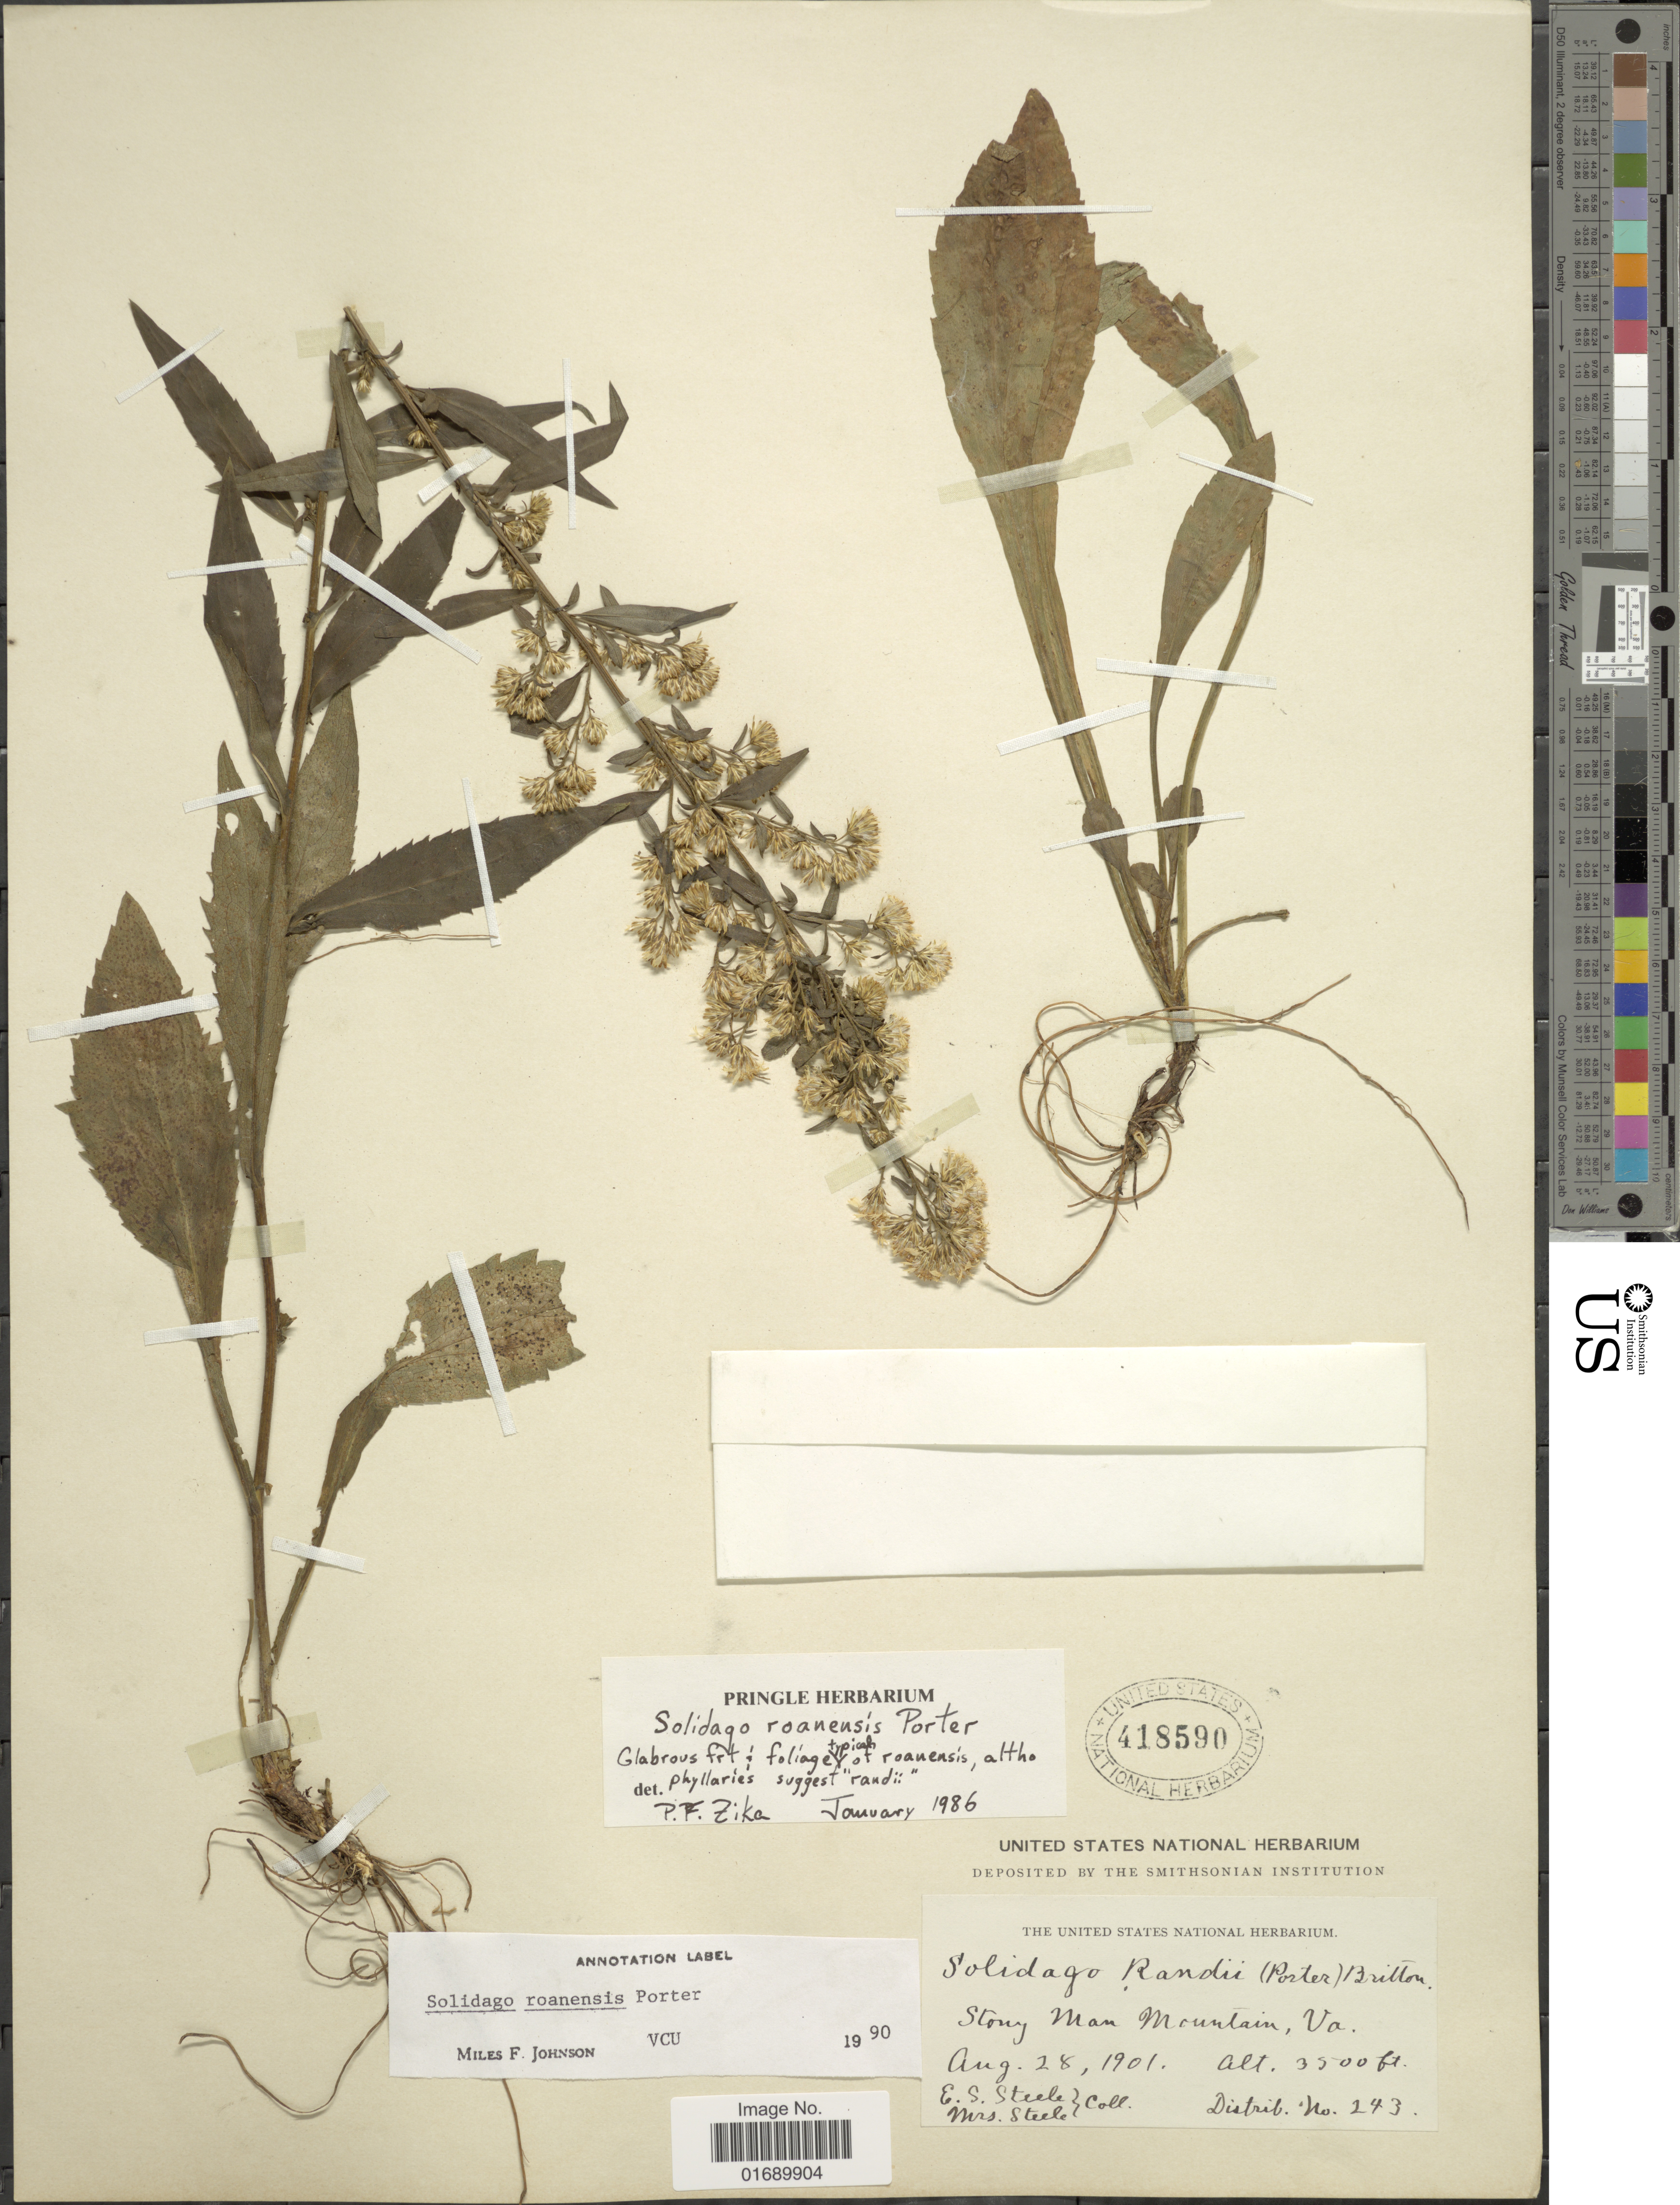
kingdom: Plantae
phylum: Tracheophyta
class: Magnoliopsida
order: Asterales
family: Asteraceae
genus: Solidago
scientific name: Solidago roanensis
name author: Porter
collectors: E. Steele & Mrs. E. S. Steele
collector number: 243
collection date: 1901-08-28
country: United States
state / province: Virginia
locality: Stony Man Mountain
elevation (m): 1067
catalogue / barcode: US 418590